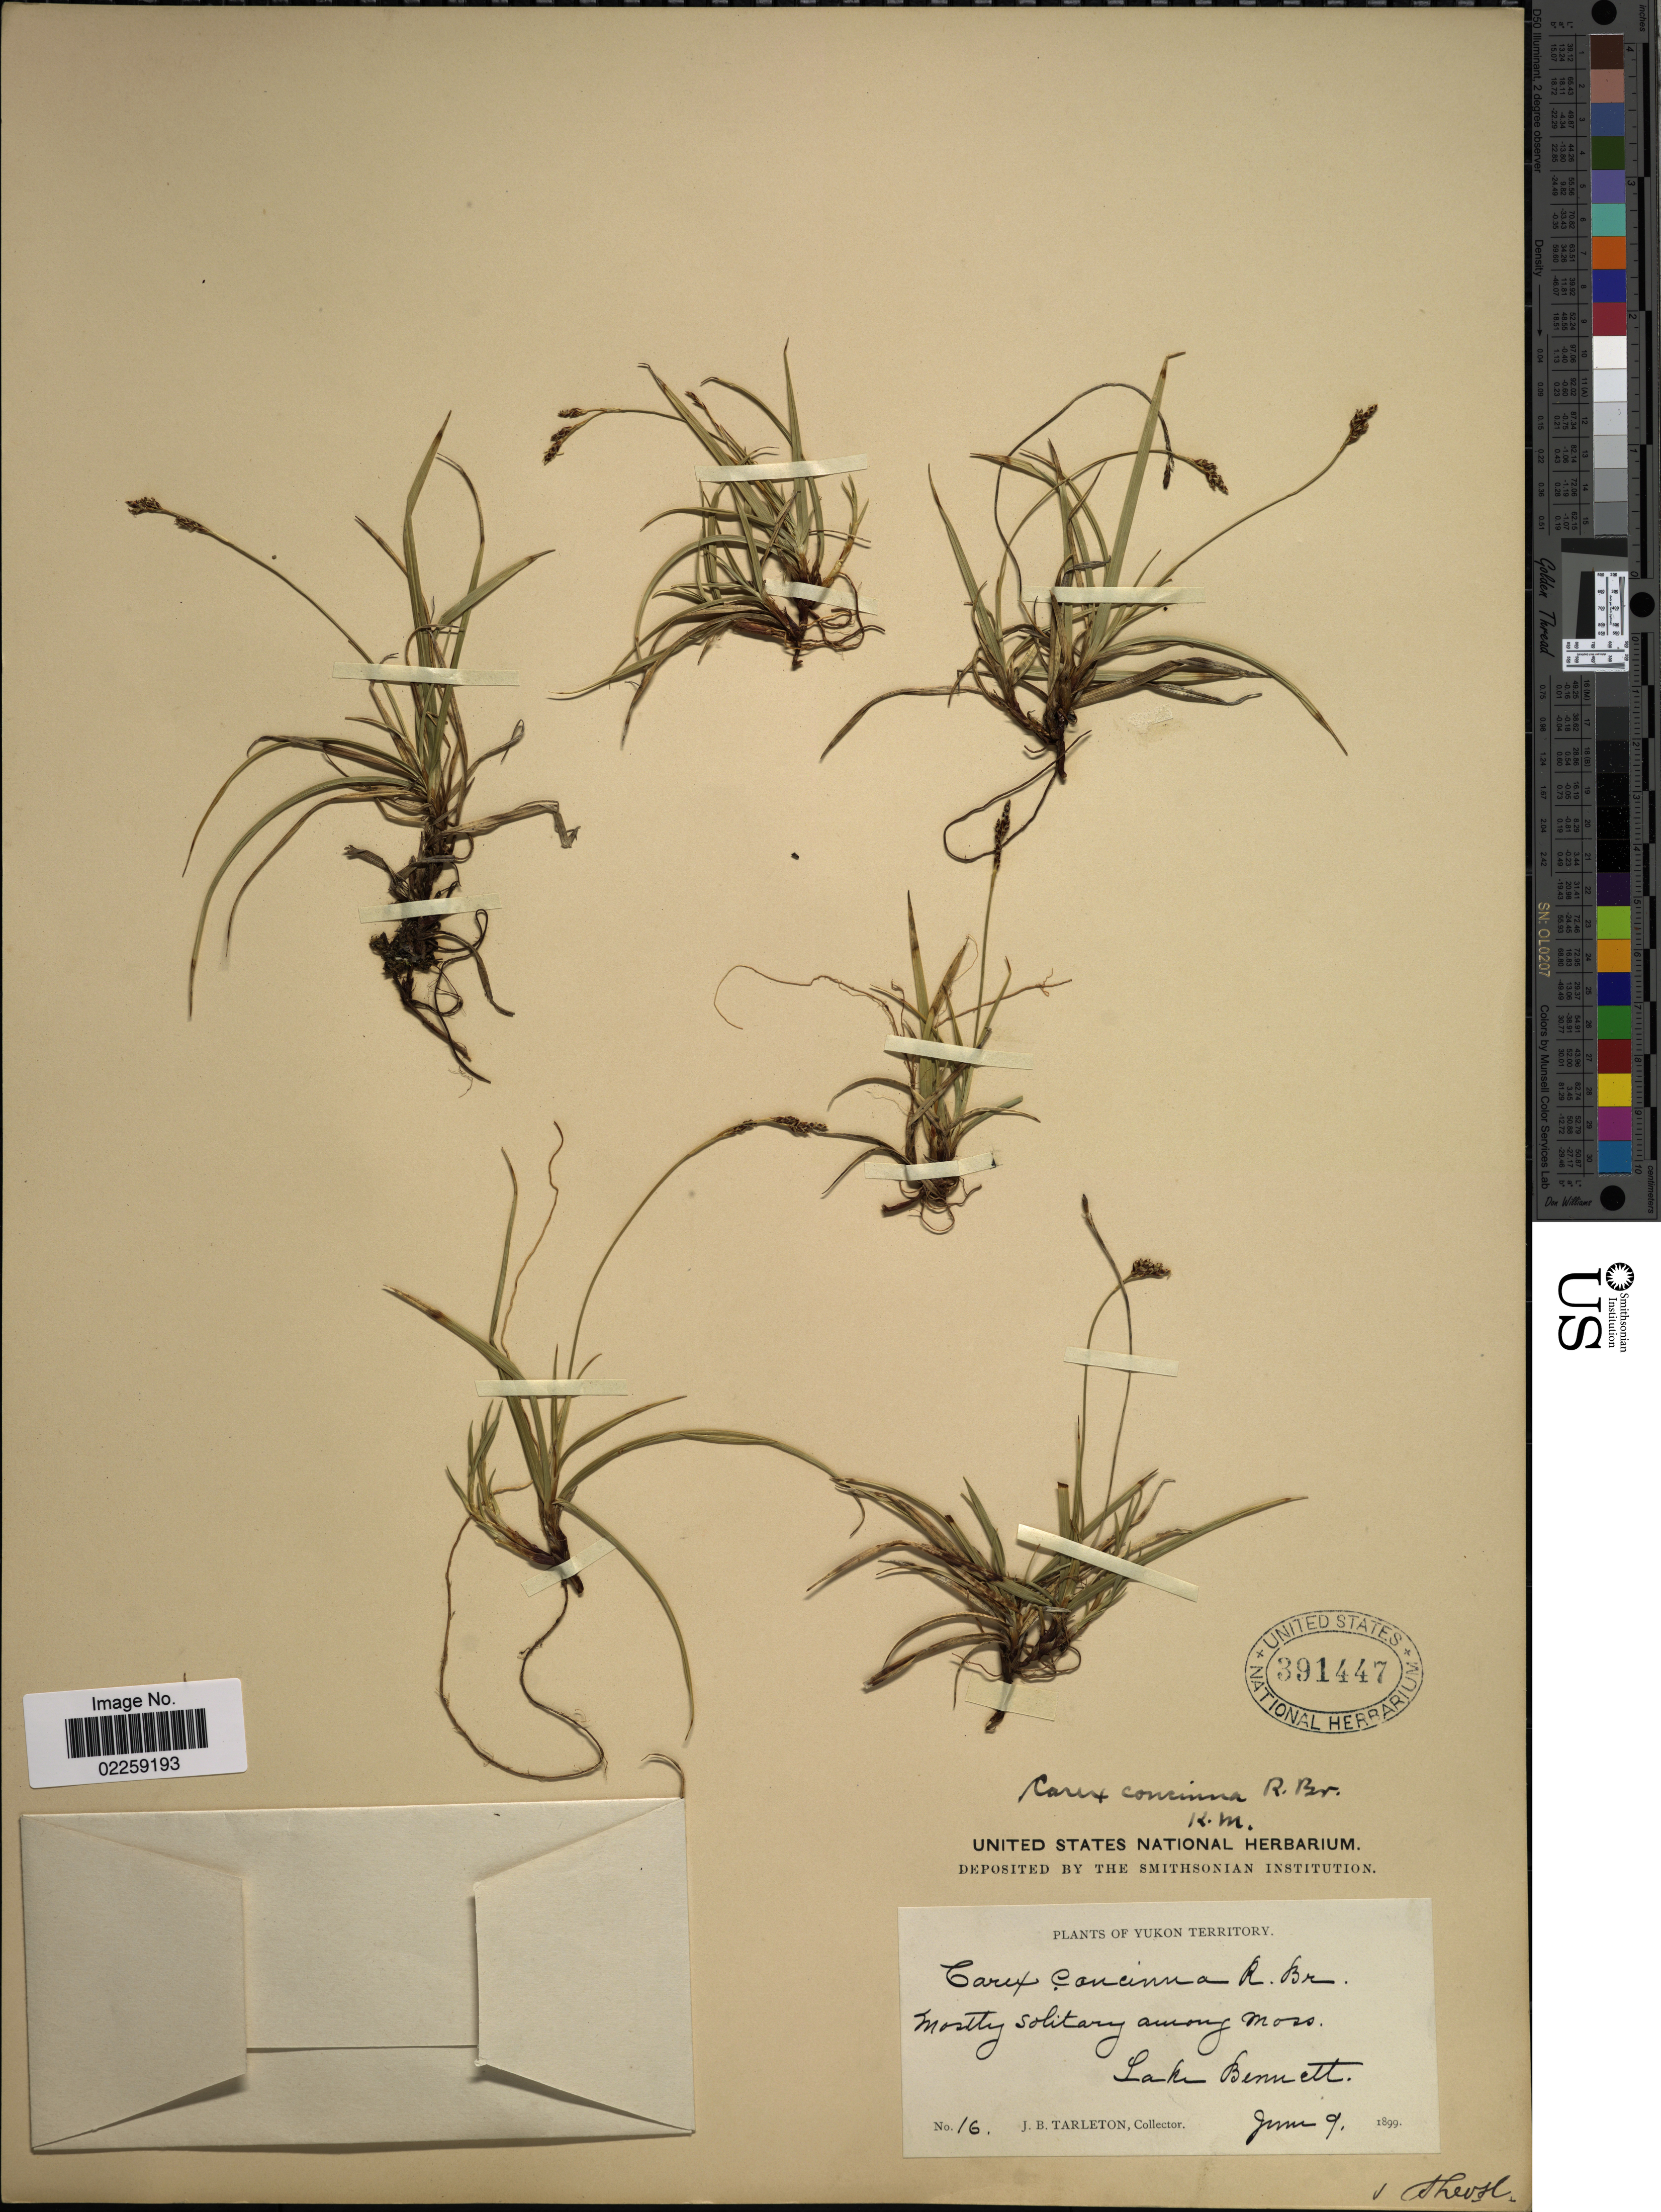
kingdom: Plantae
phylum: Tracheophyta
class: Liliopsida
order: Poales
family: Cyperaceae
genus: Carex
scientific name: Carex concinna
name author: R. Br.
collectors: J. Tarleton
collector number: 16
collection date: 1899-06-09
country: Canada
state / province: Yukon Territory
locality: Lake Bennett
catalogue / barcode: US 391447